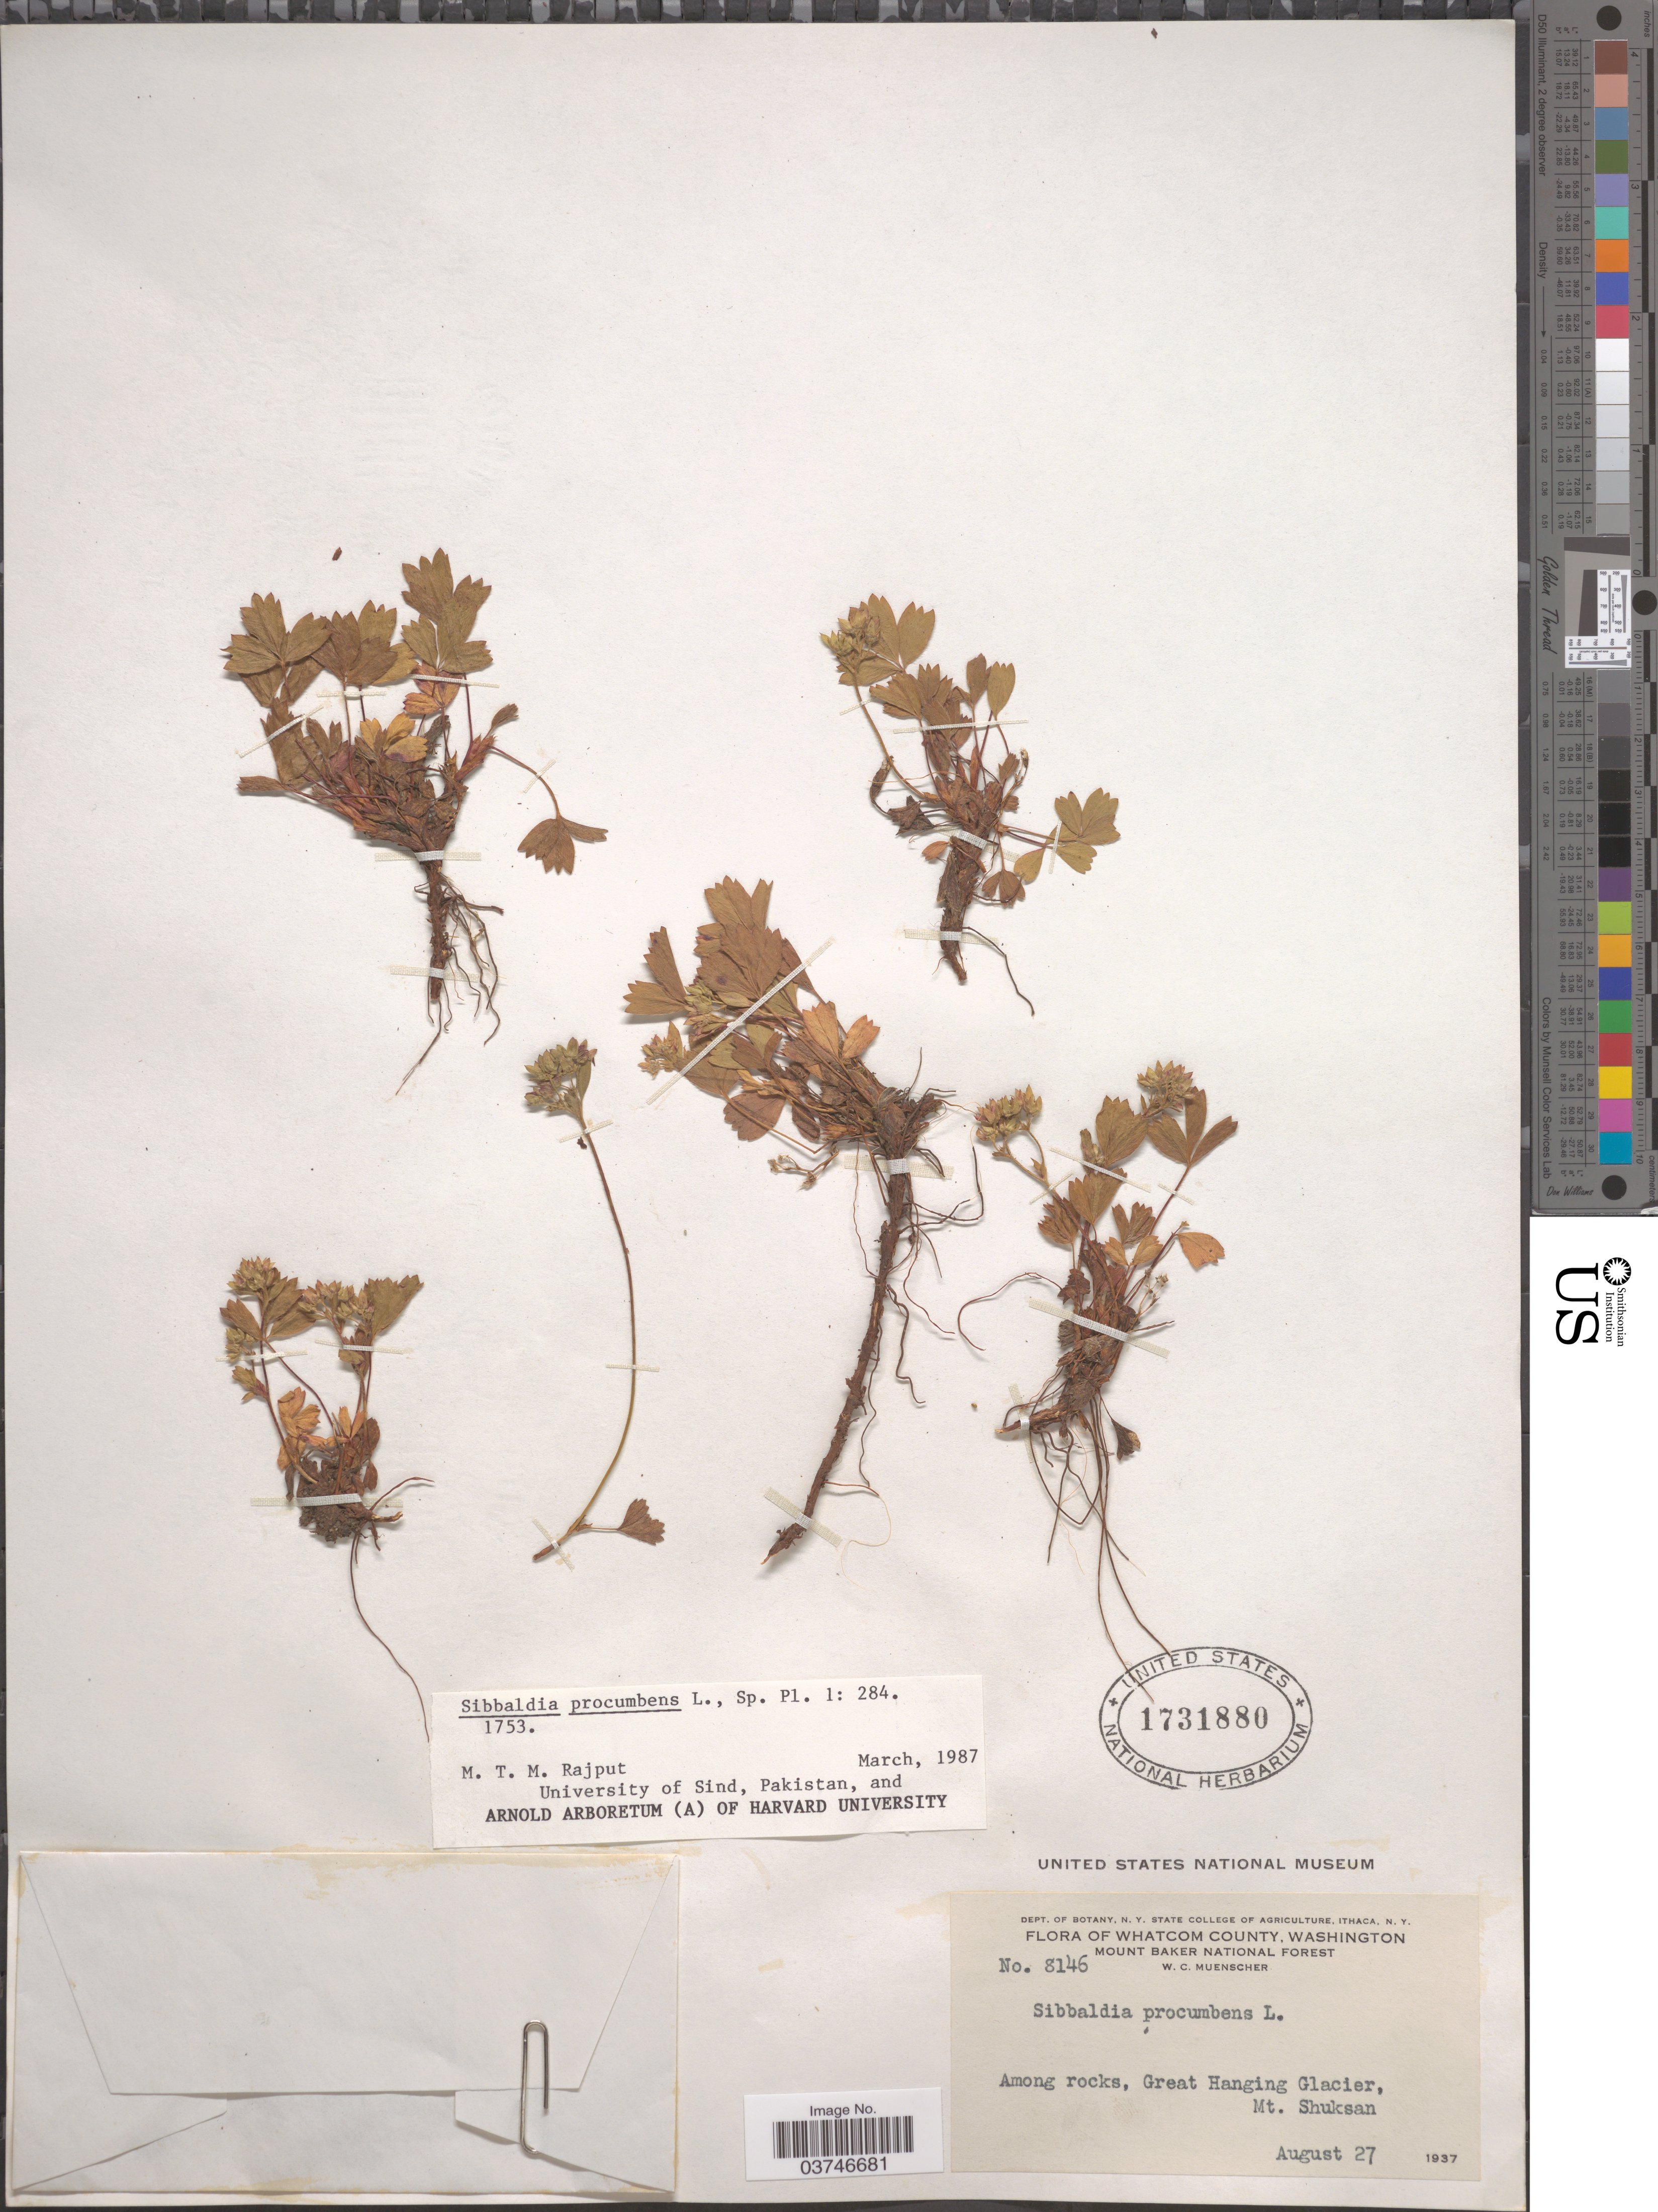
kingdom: Plantae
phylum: Tracheophyta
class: Magnoliopsida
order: Rosales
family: Rosaceae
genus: Sibbaldia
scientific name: Sibbaldia procumbens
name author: L.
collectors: W. Muenscher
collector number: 8146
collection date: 1937-08-27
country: United States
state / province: Washington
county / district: Whatcom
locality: Whatcom County. Mount Baker National Forest. Among rocks, Great Hanging Glacier, Mt. Shuksan.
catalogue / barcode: US 1731880